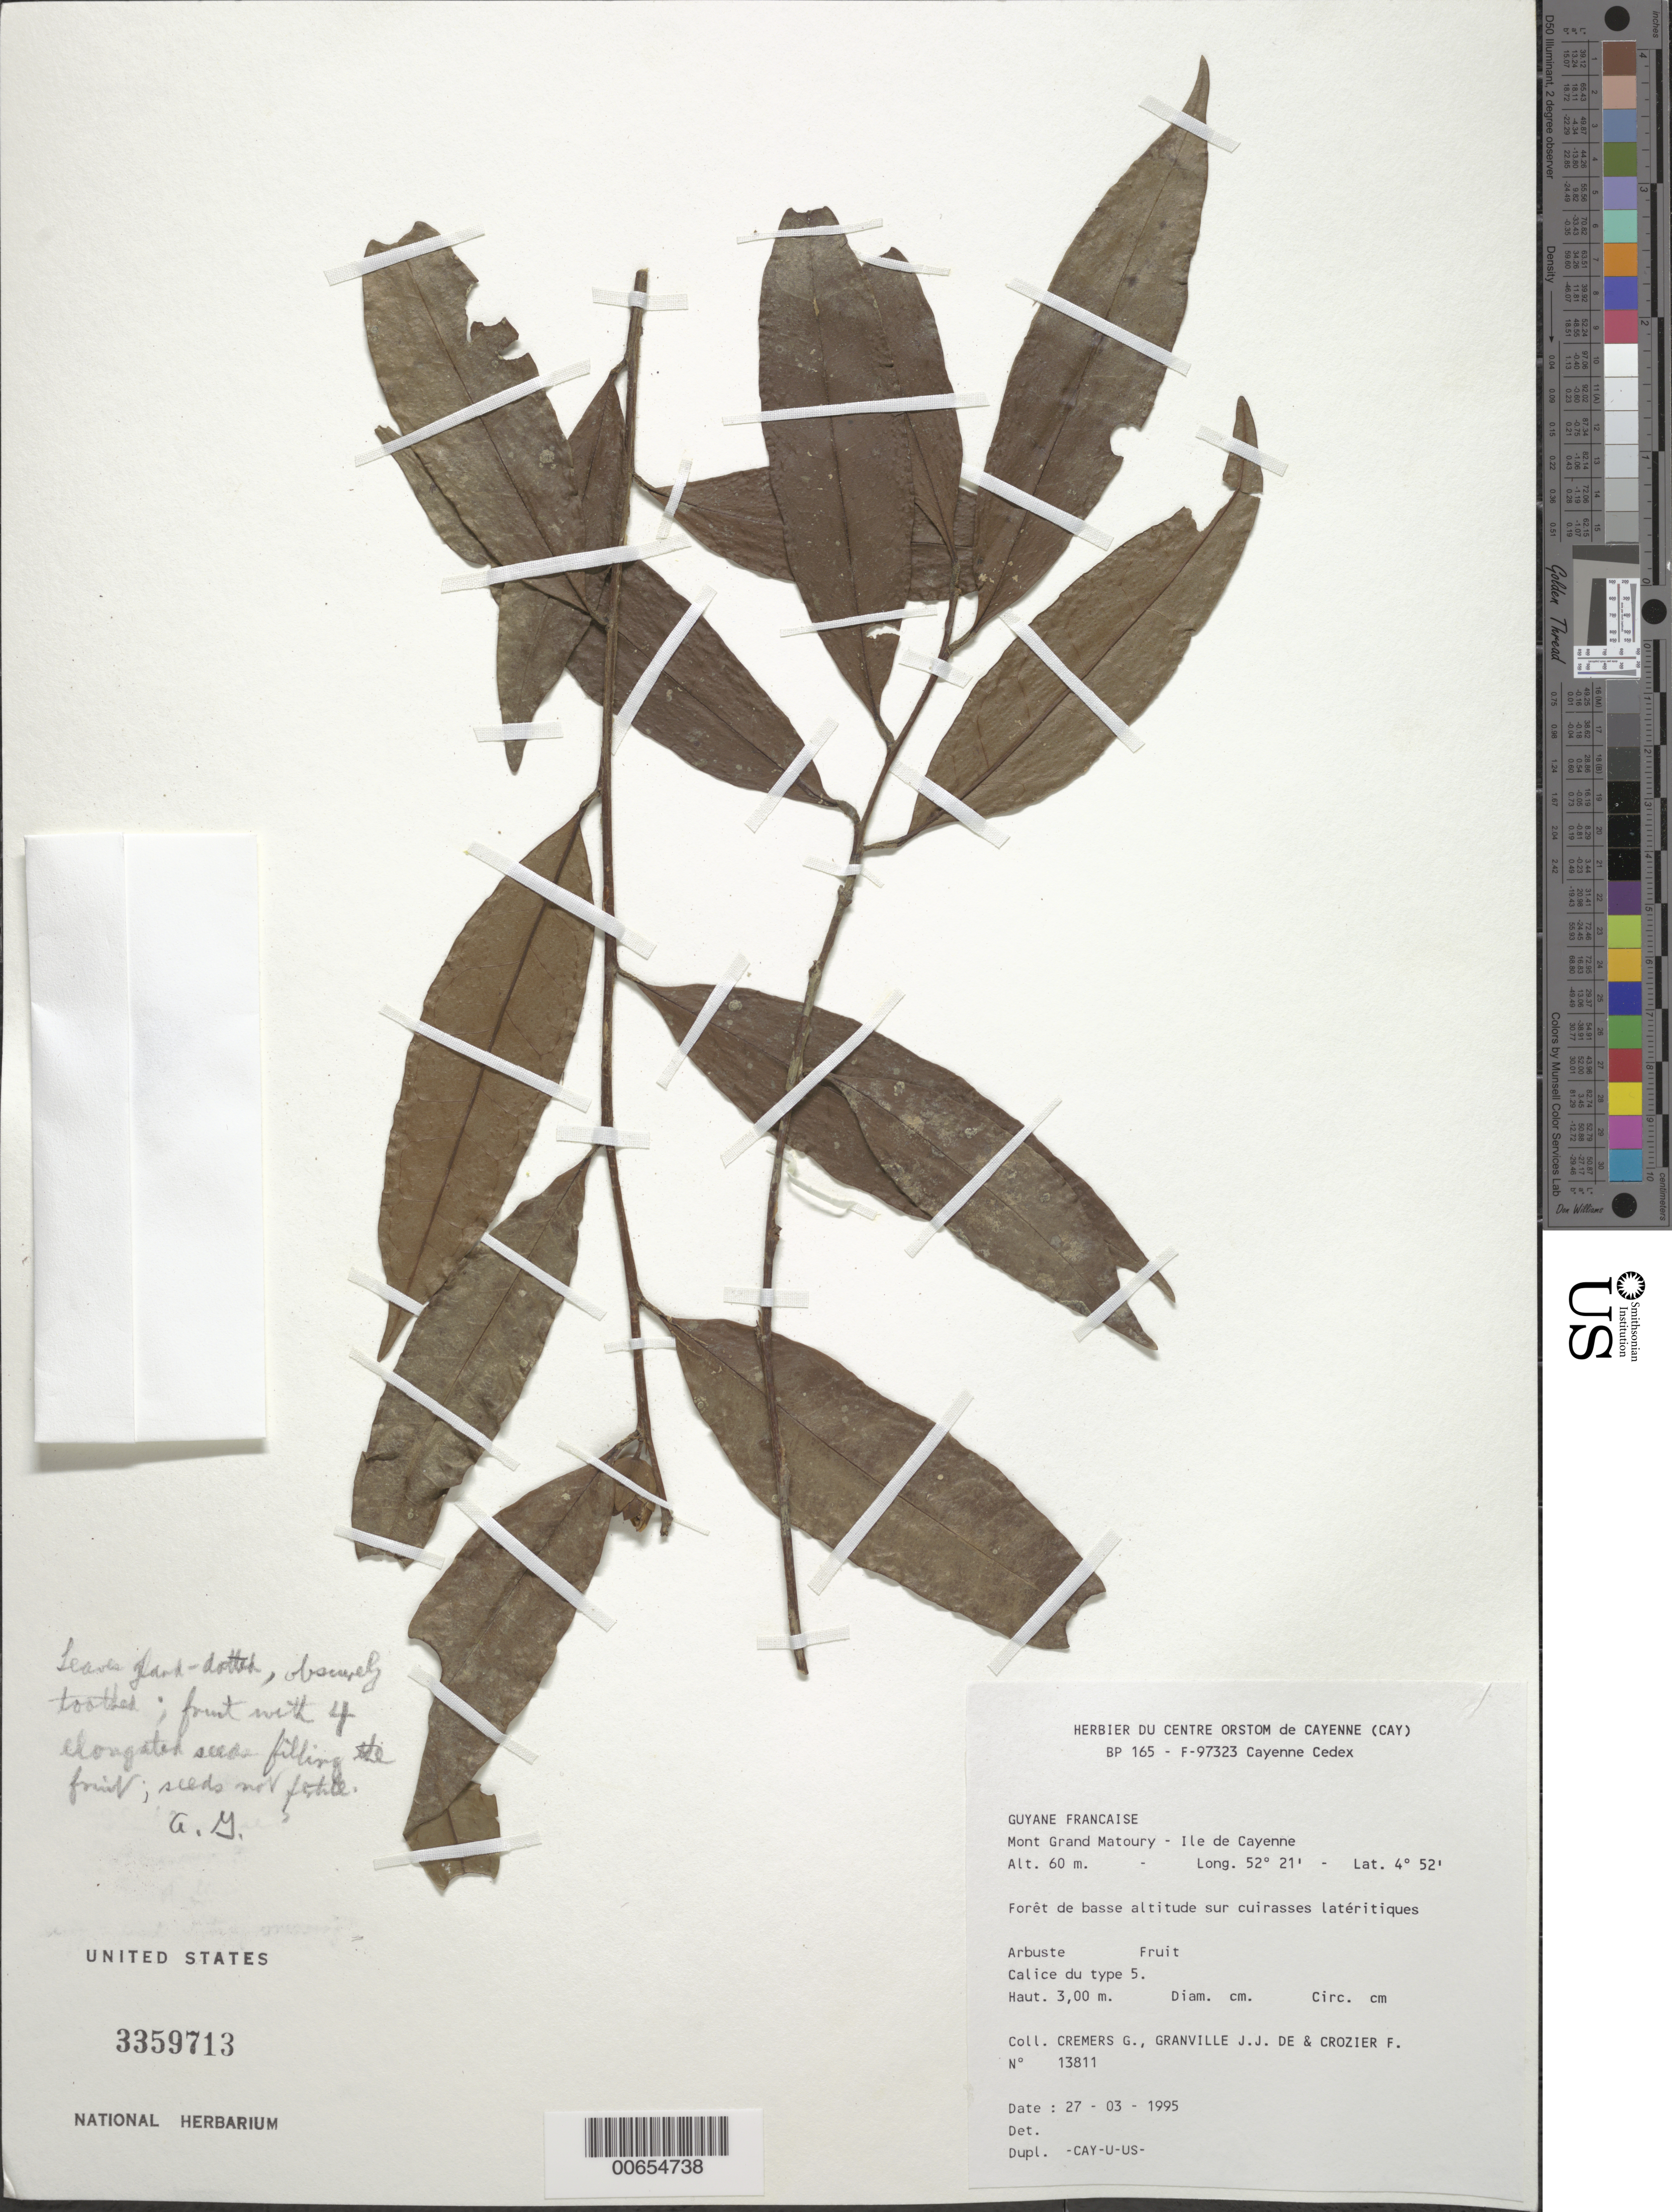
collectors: G. Cremers, J.-J. de Granville & F. Crozier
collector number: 13811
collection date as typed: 27-Mar-95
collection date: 1995-03-27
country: French Guiana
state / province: Cayenne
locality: Mont Grand Matoury, Ile de Cayenne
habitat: Forêt de basse altitude sur cuirasses latéritique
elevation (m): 60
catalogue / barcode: US 3359713